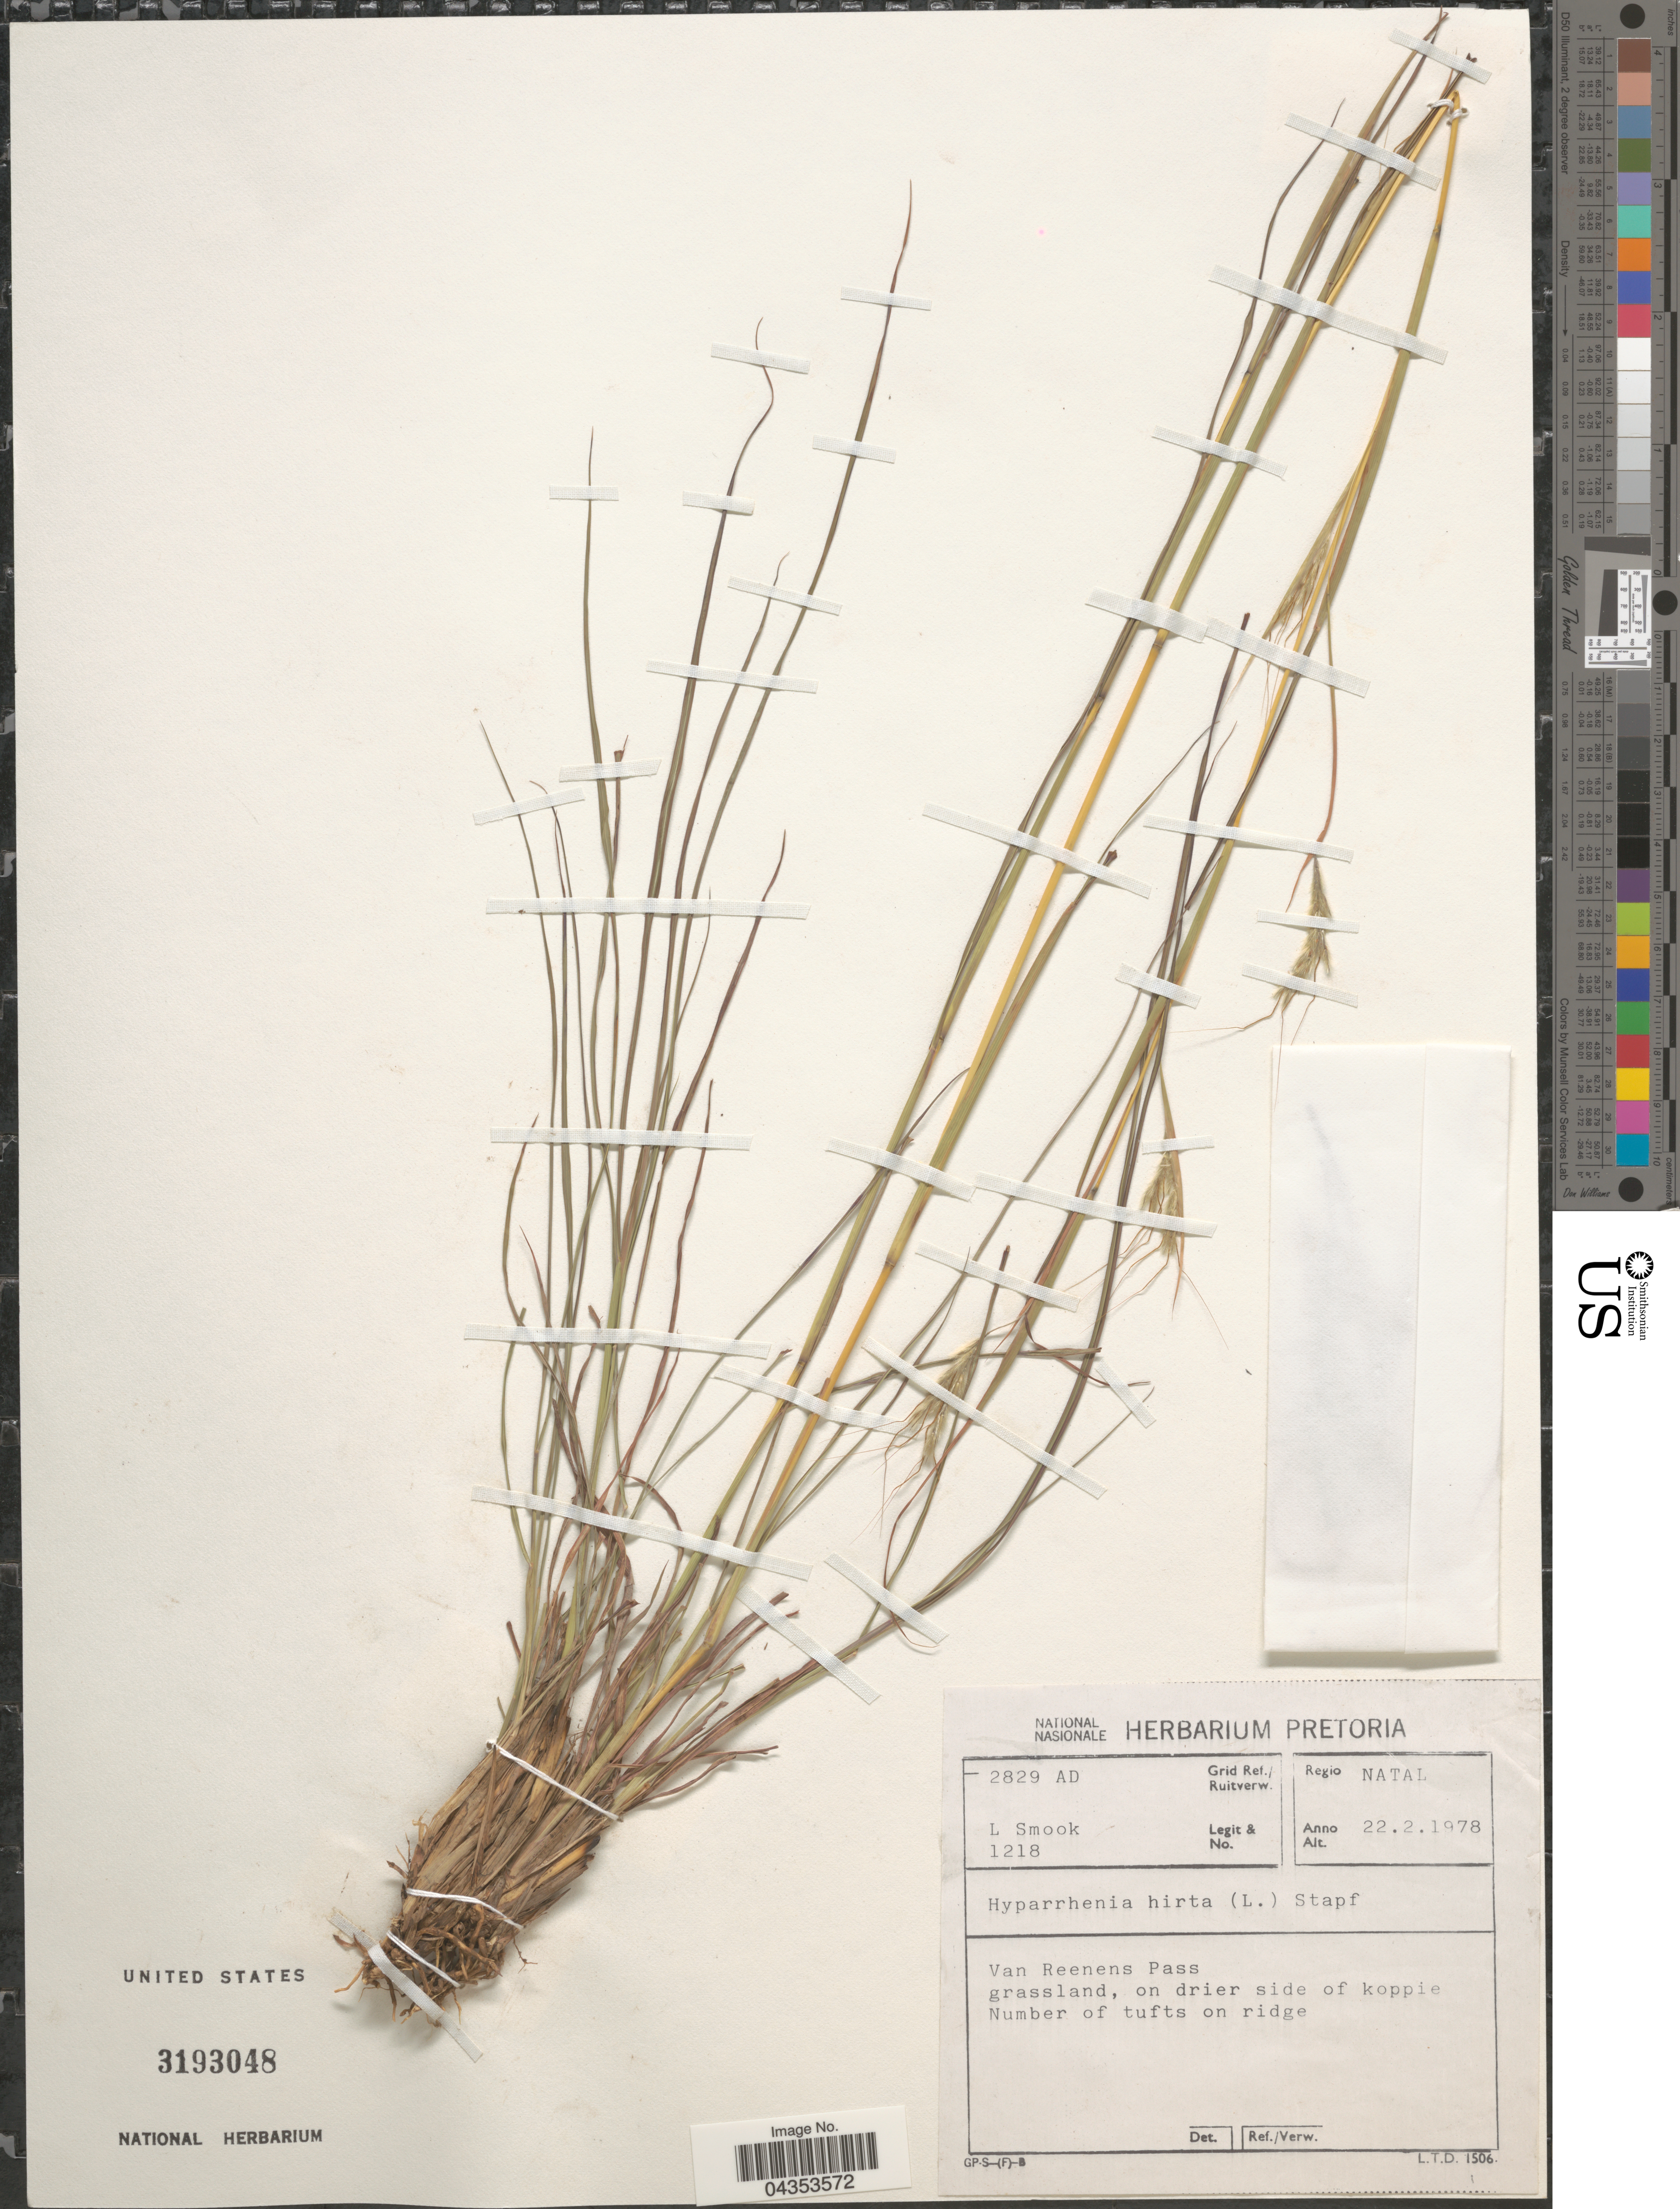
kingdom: Plantae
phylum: Tracheophyta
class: Liliopsida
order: Poales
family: Poaceae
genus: Hyparrhenia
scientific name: Hyparrhenia hirta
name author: (L.) Stapf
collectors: L. Smook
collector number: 1218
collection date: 1978-02-22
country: South Africa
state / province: KwaZulu-Natal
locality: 2829 AD Grid Ref./Ruitverw. Regio Natal. Van Reenens Pass grassland, on drier side of koppie.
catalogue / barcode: US 3193048